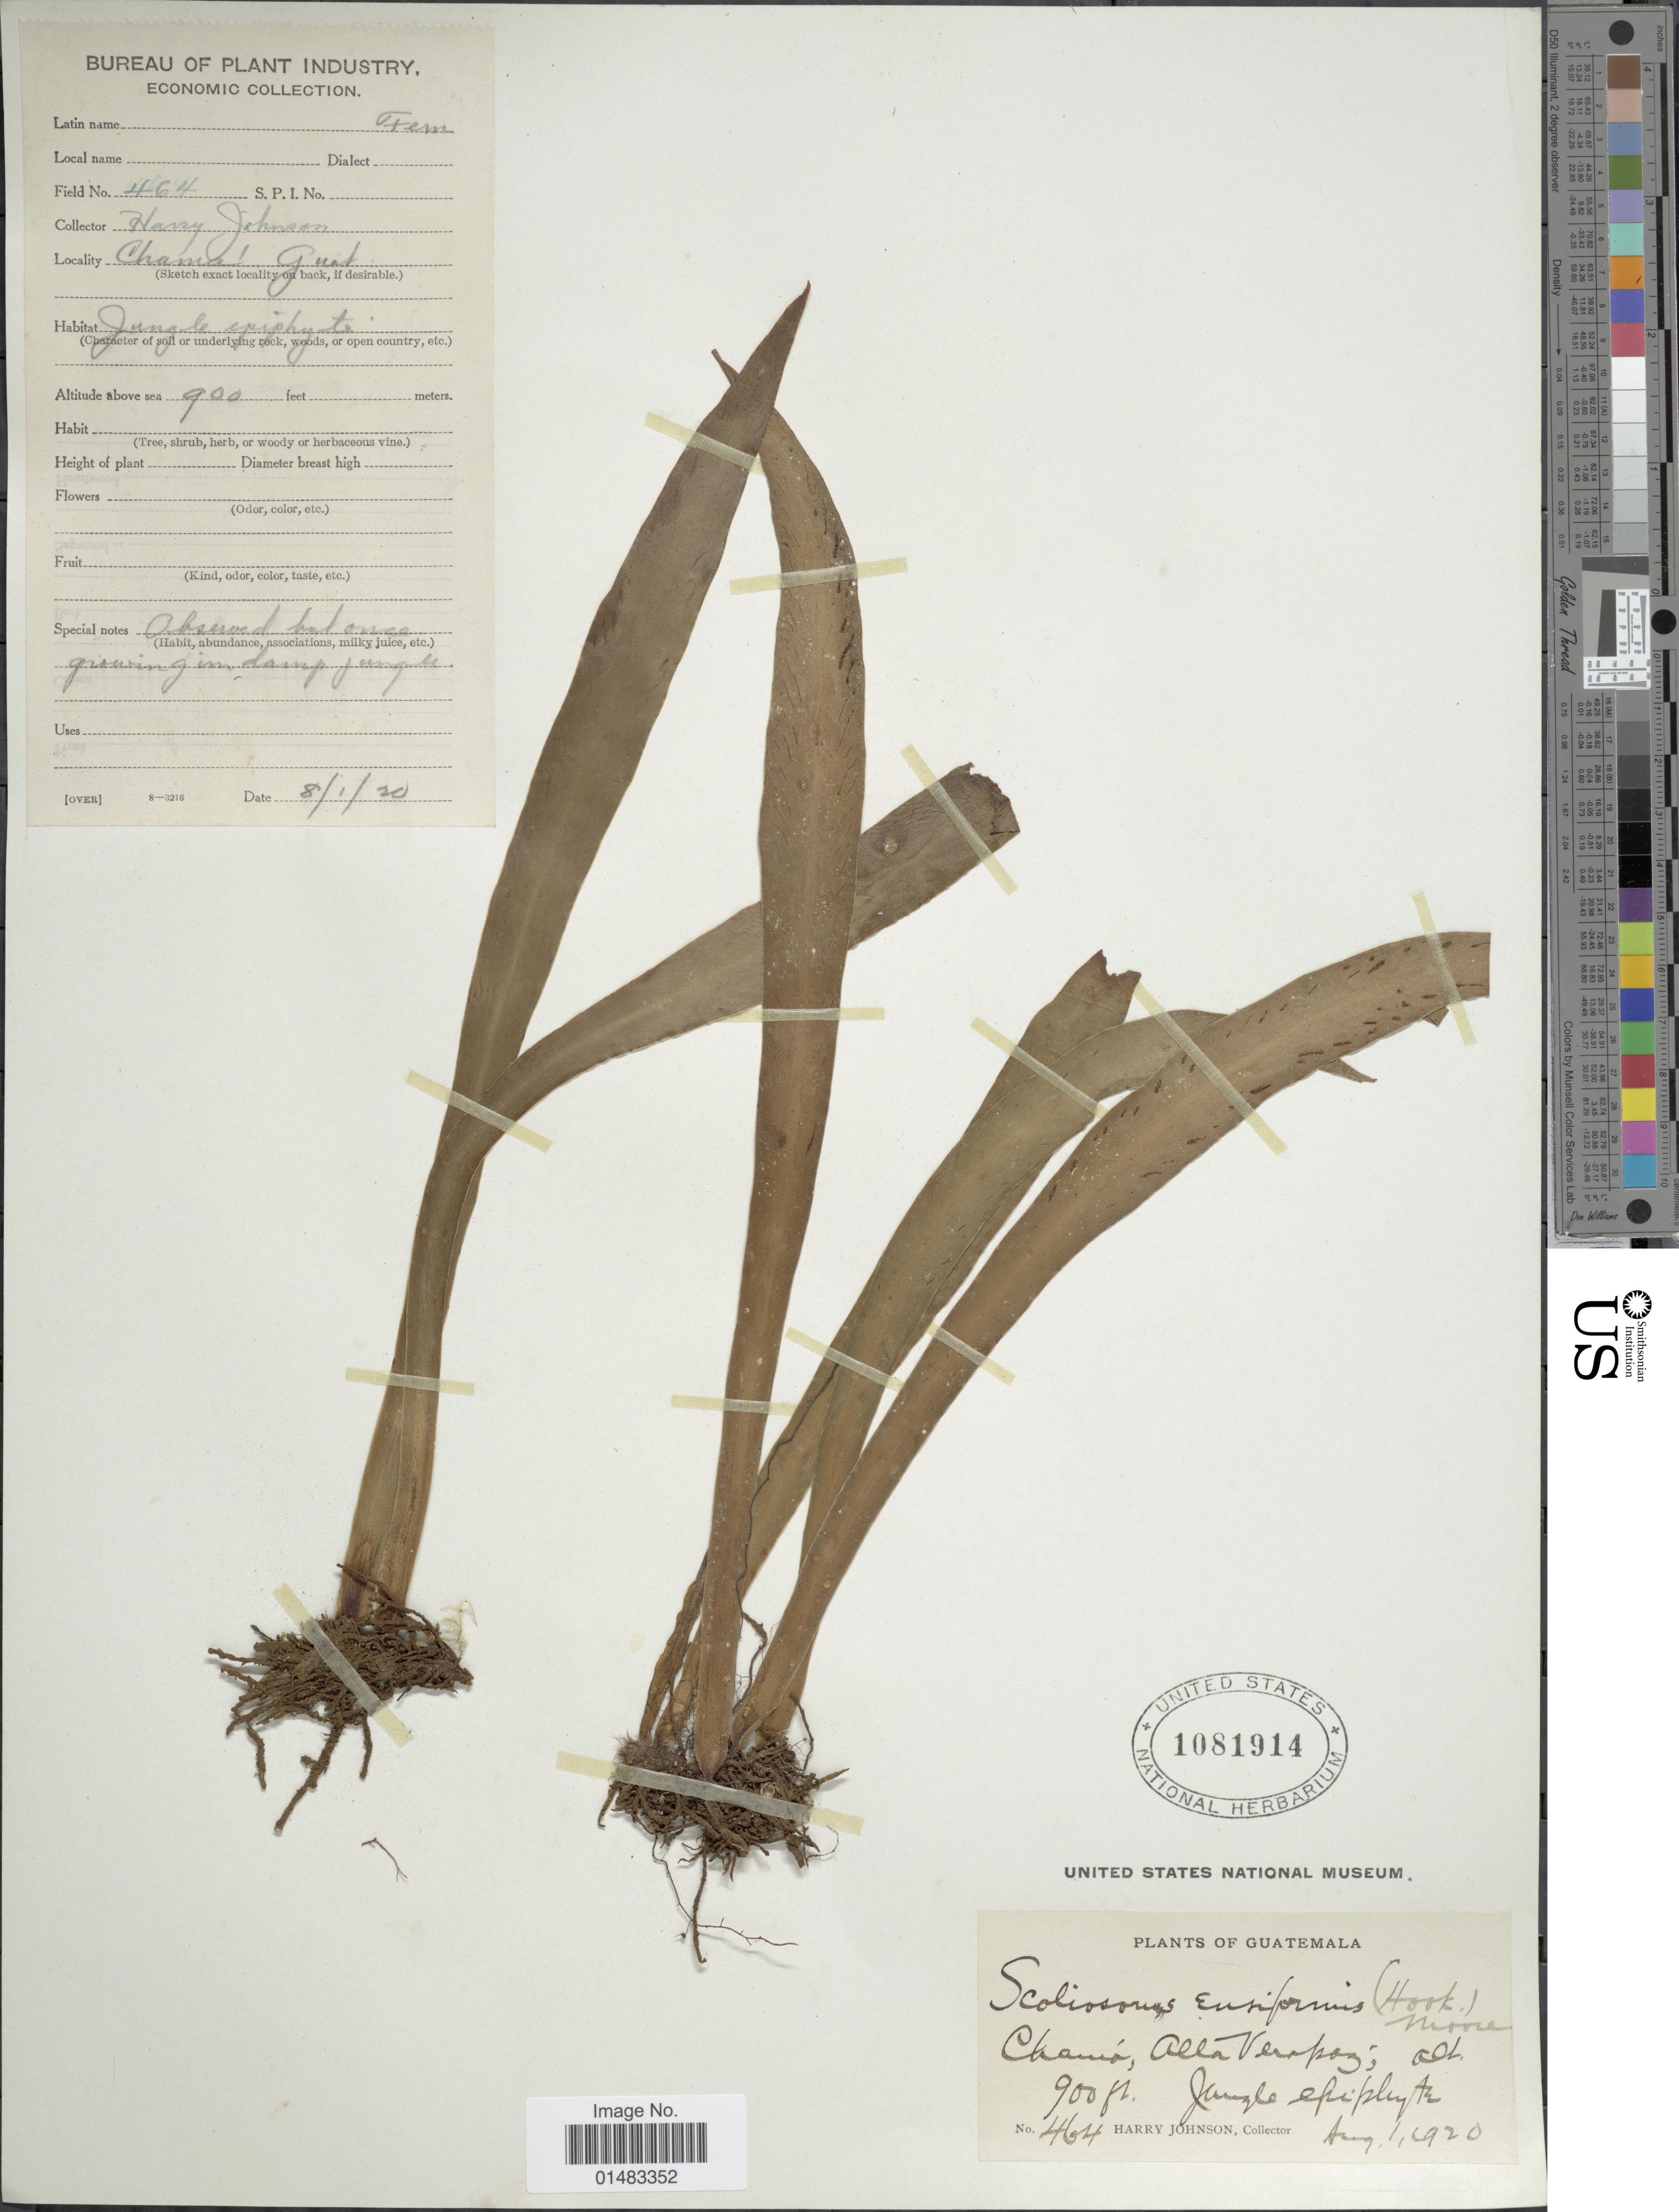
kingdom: Plantae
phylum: Tracheophyta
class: Polypodiopsida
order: Polypodiales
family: Pteridaceae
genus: Scoliosorus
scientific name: Scoliosorus ensiformis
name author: (Hook.) T. Moore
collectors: H. Johnson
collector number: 464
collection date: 1920-08-01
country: Guatemala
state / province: Alta Verapaz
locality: Chama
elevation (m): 274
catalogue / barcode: US 1081914